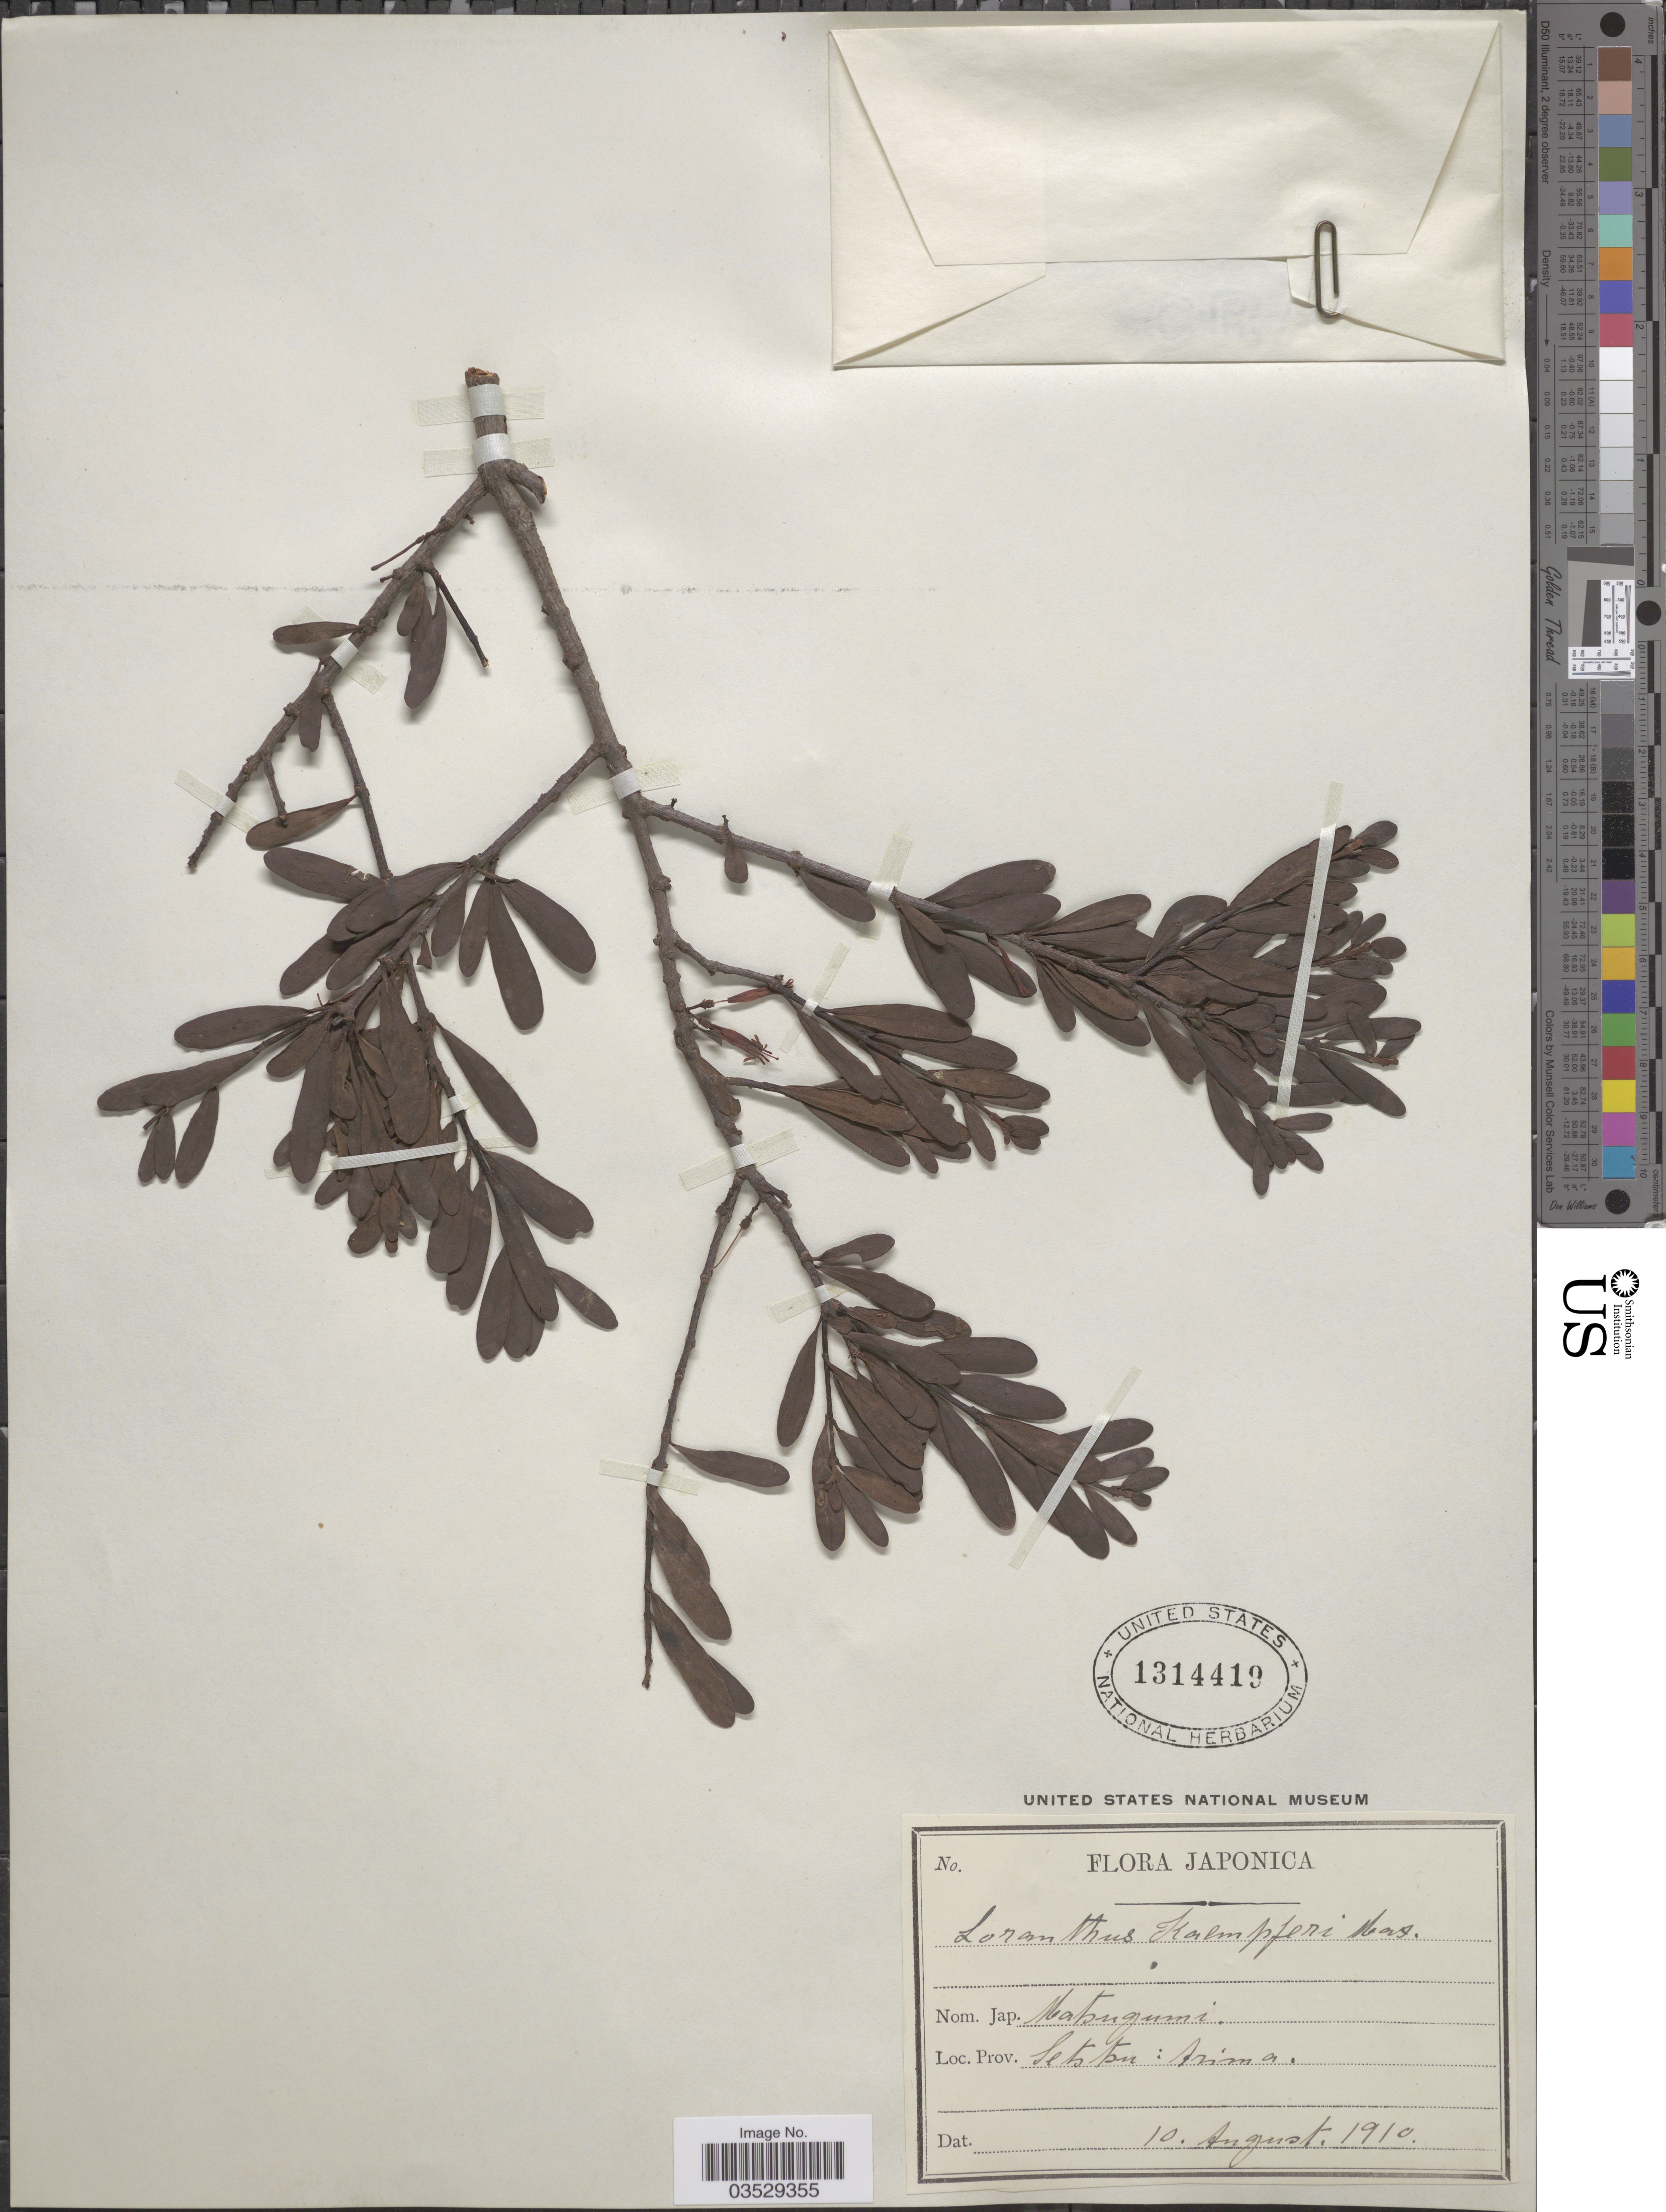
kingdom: Plantae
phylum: Tracheophyta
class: Magnoliopsida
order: Santalales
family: Loranthaceae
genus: Taxillus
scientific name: Taxillus kaempferi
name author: (DC.) Danser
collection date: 1910-08-10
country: Japan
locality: Prov. Settsu: Arima.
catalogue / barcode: US 1314419